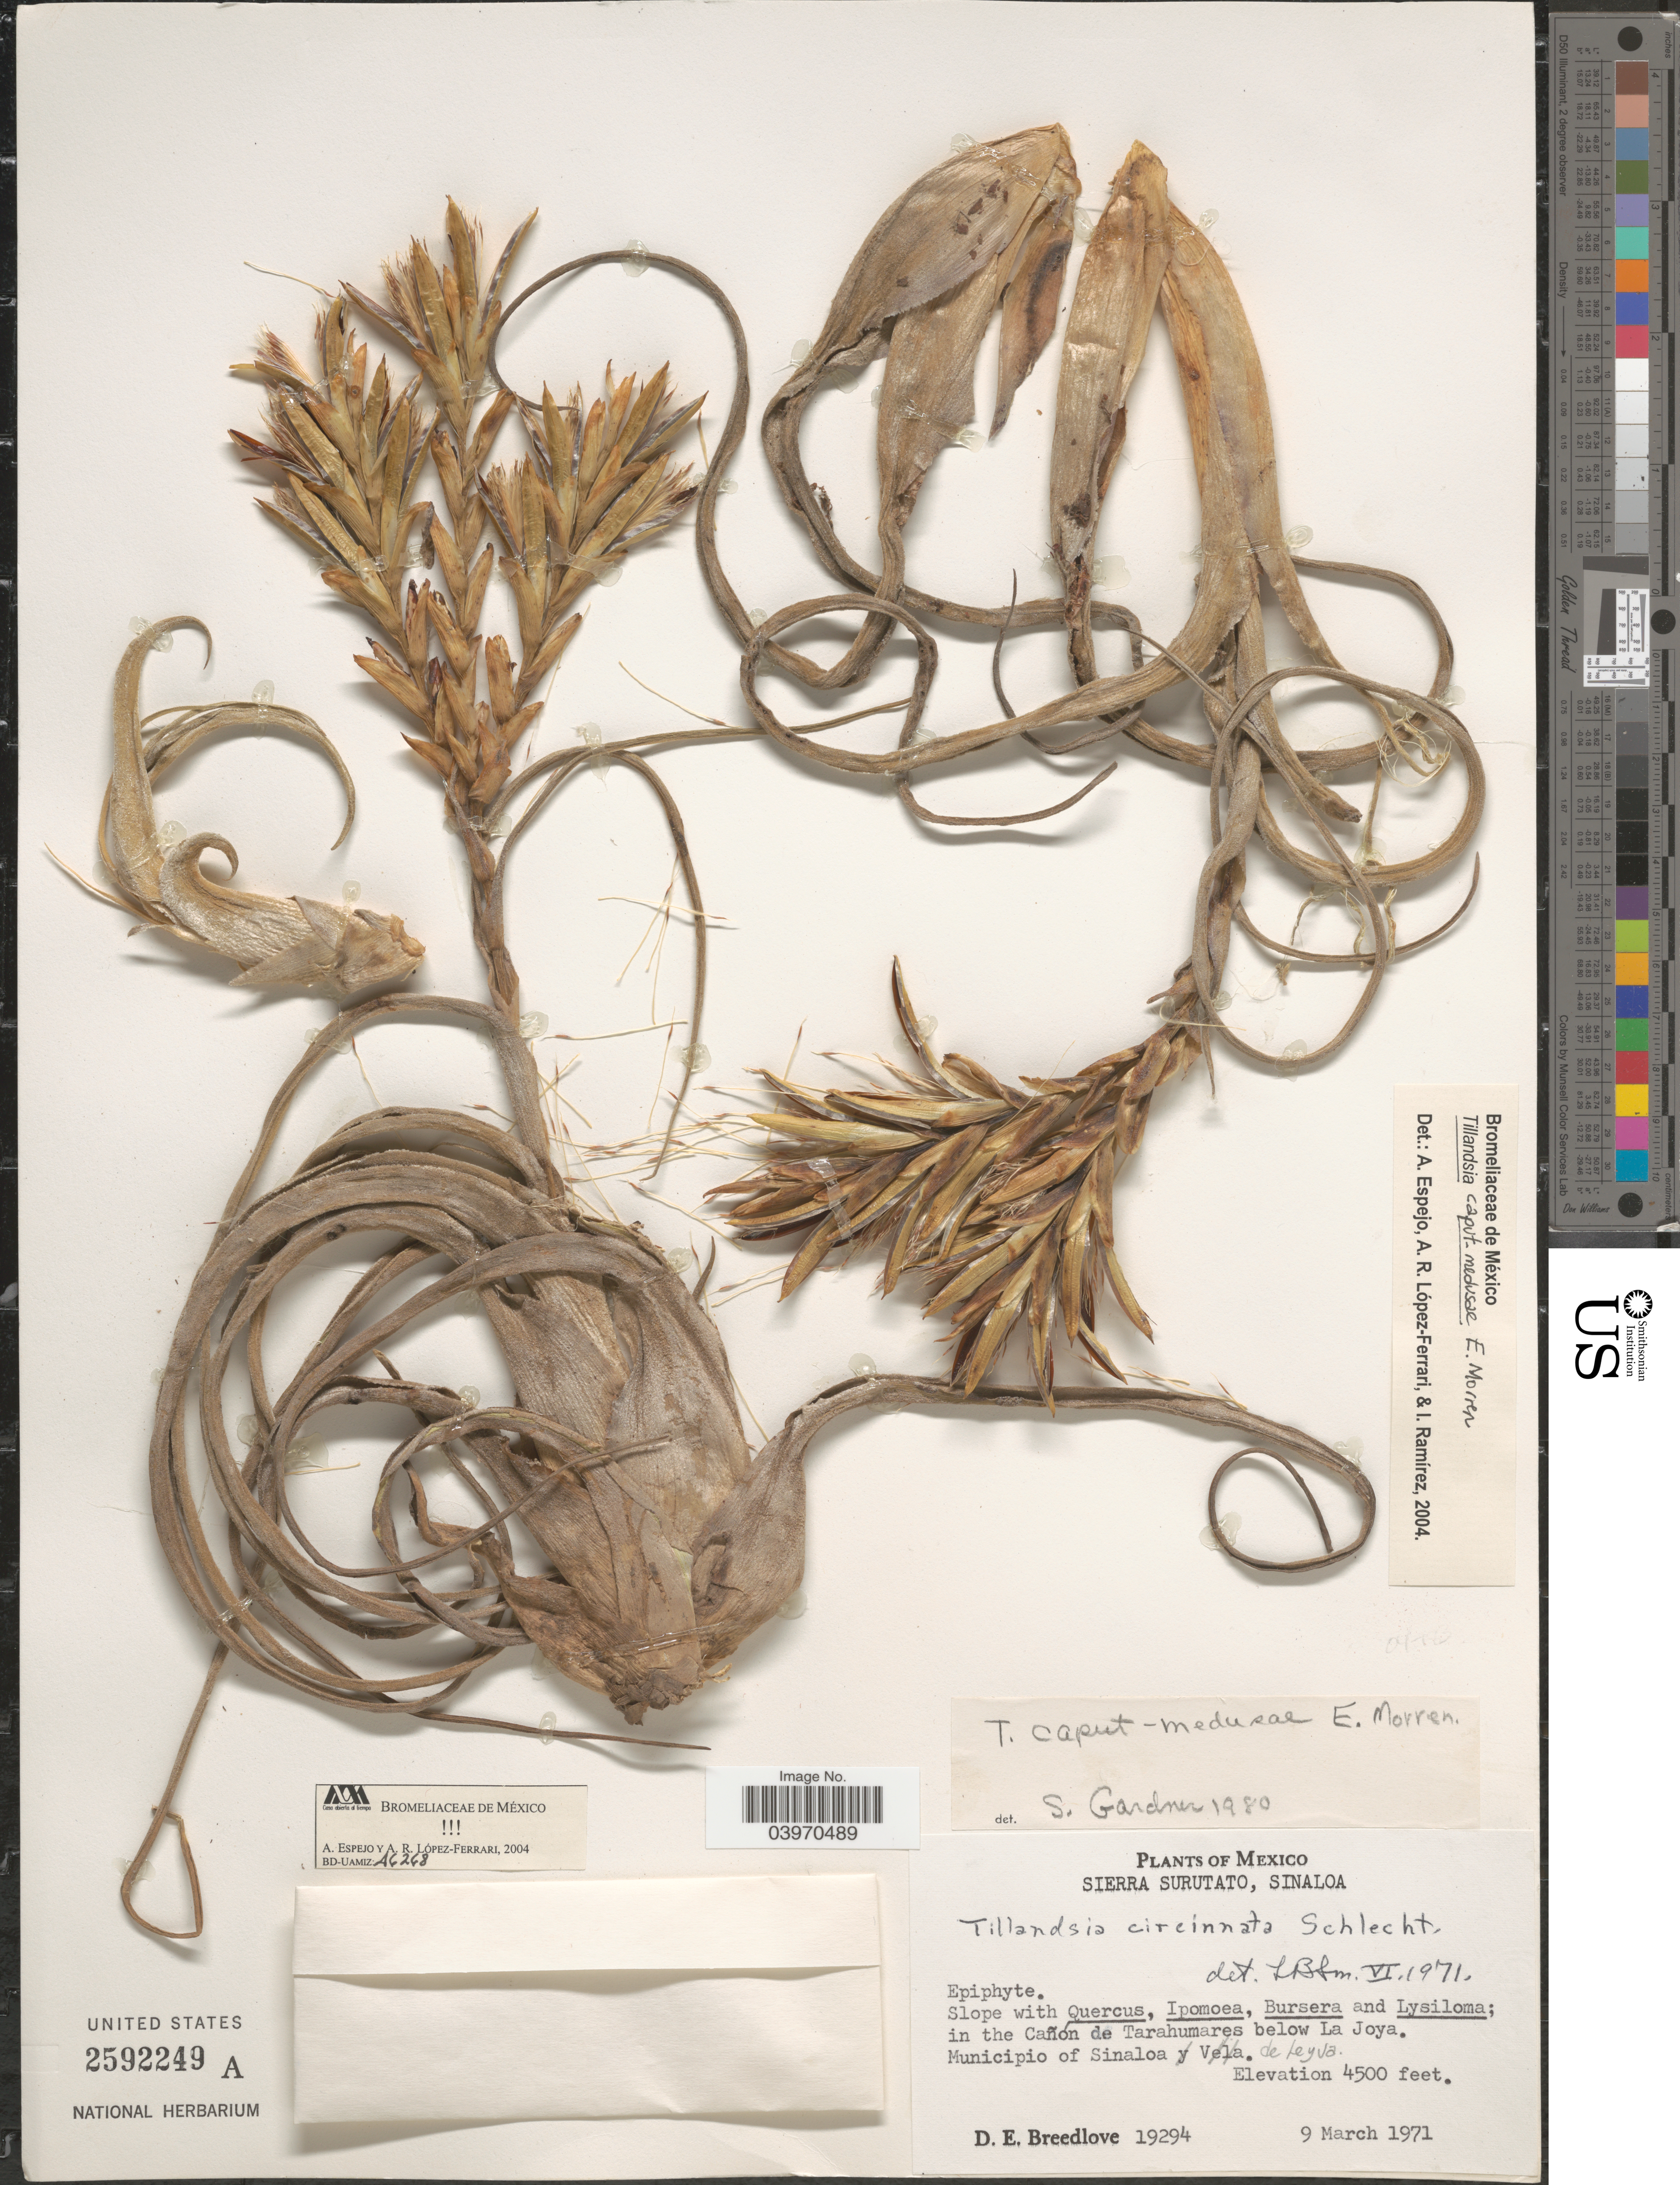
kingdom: Plantae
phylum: Tracheophyta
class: Liliopsida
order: Poales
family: Bromeliaceae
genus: Tillandsia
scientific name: Tillandsia caput-medusae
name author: É. Morren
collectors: D. E. Breedlove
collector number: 19294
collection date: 1971-03-09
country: Mexico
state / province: Sinaloa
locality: Sierra Surutato. In the Cañon de Tarahumares below La Joya. Municipio of Sinaloa de Leyva.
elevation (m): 1372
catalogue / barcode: US 2592249A